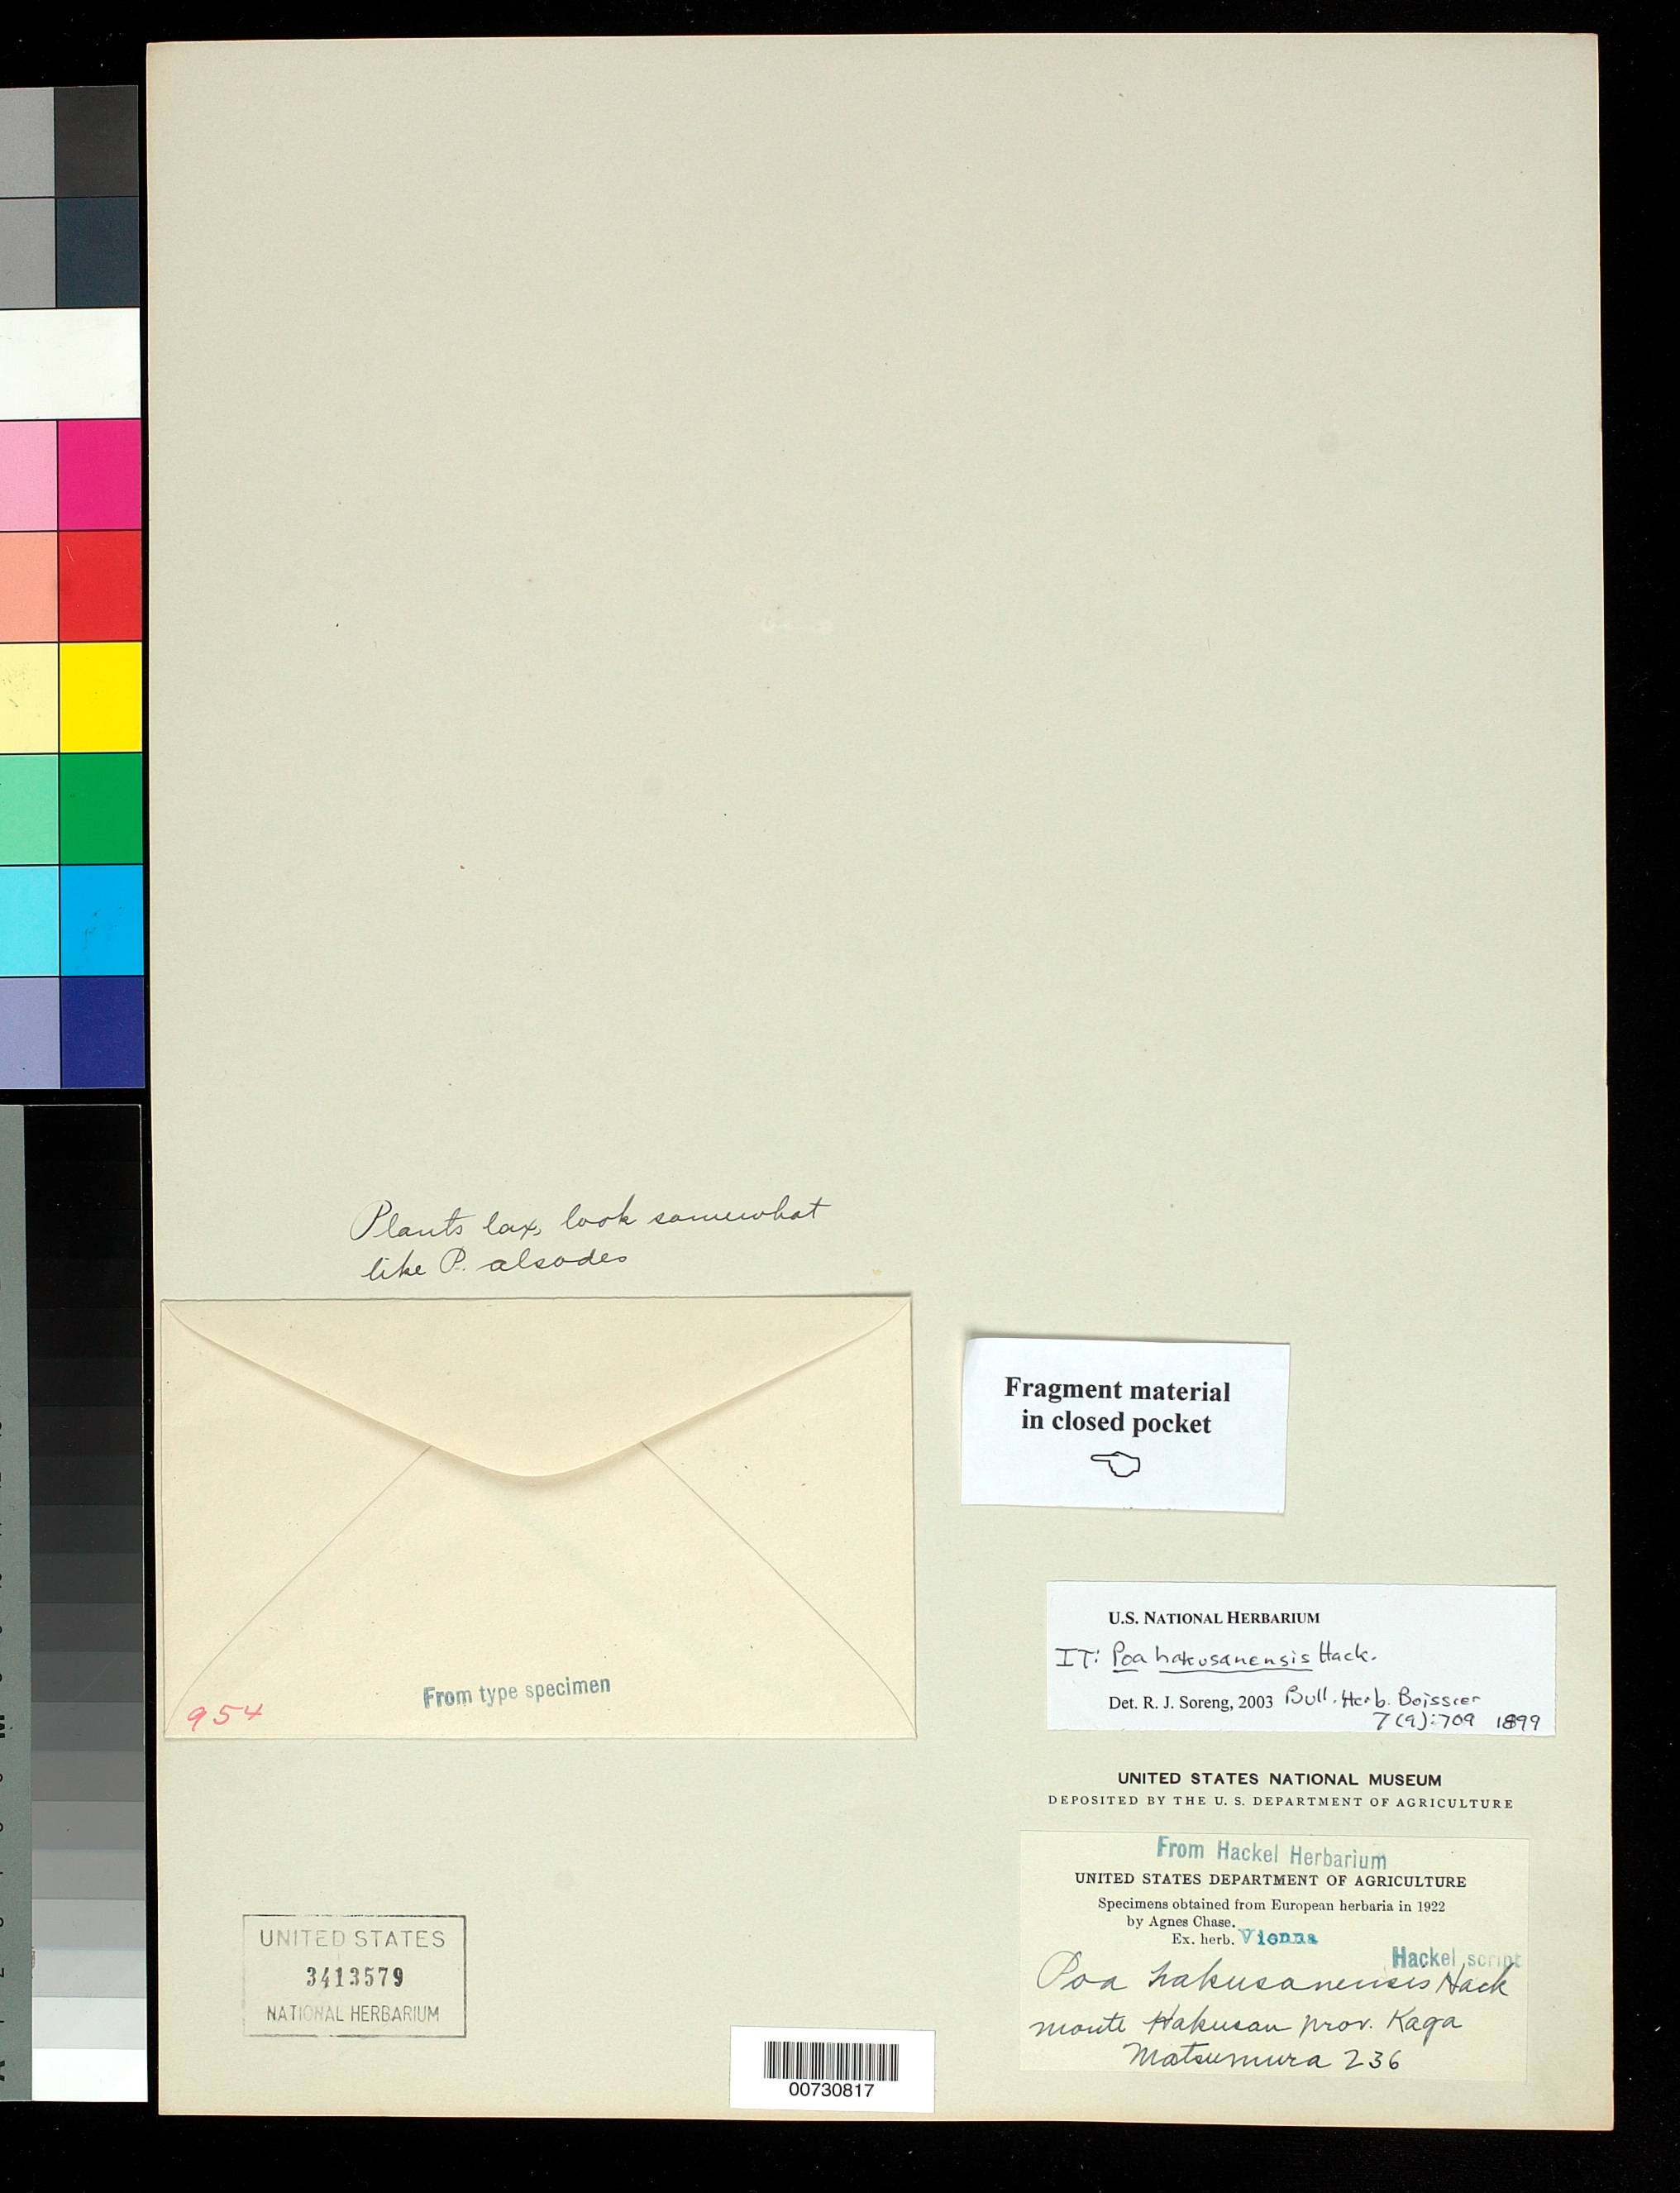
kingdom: Plantae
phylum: Tracheophyta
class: Liliopsida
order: Poales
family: Poaceae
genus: Poa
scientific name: Poa hakusanensis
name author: Hack.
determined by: Soreng, Robert J., Research Associate (BOT), Smithsonian Institution - National Museum of Natural History (UNITED STATES)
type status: Isotype Fragment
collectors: J. Matsumura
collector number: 236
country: Japan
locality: Monte Hakusan, prov. Kaga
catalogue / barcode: US 3413579